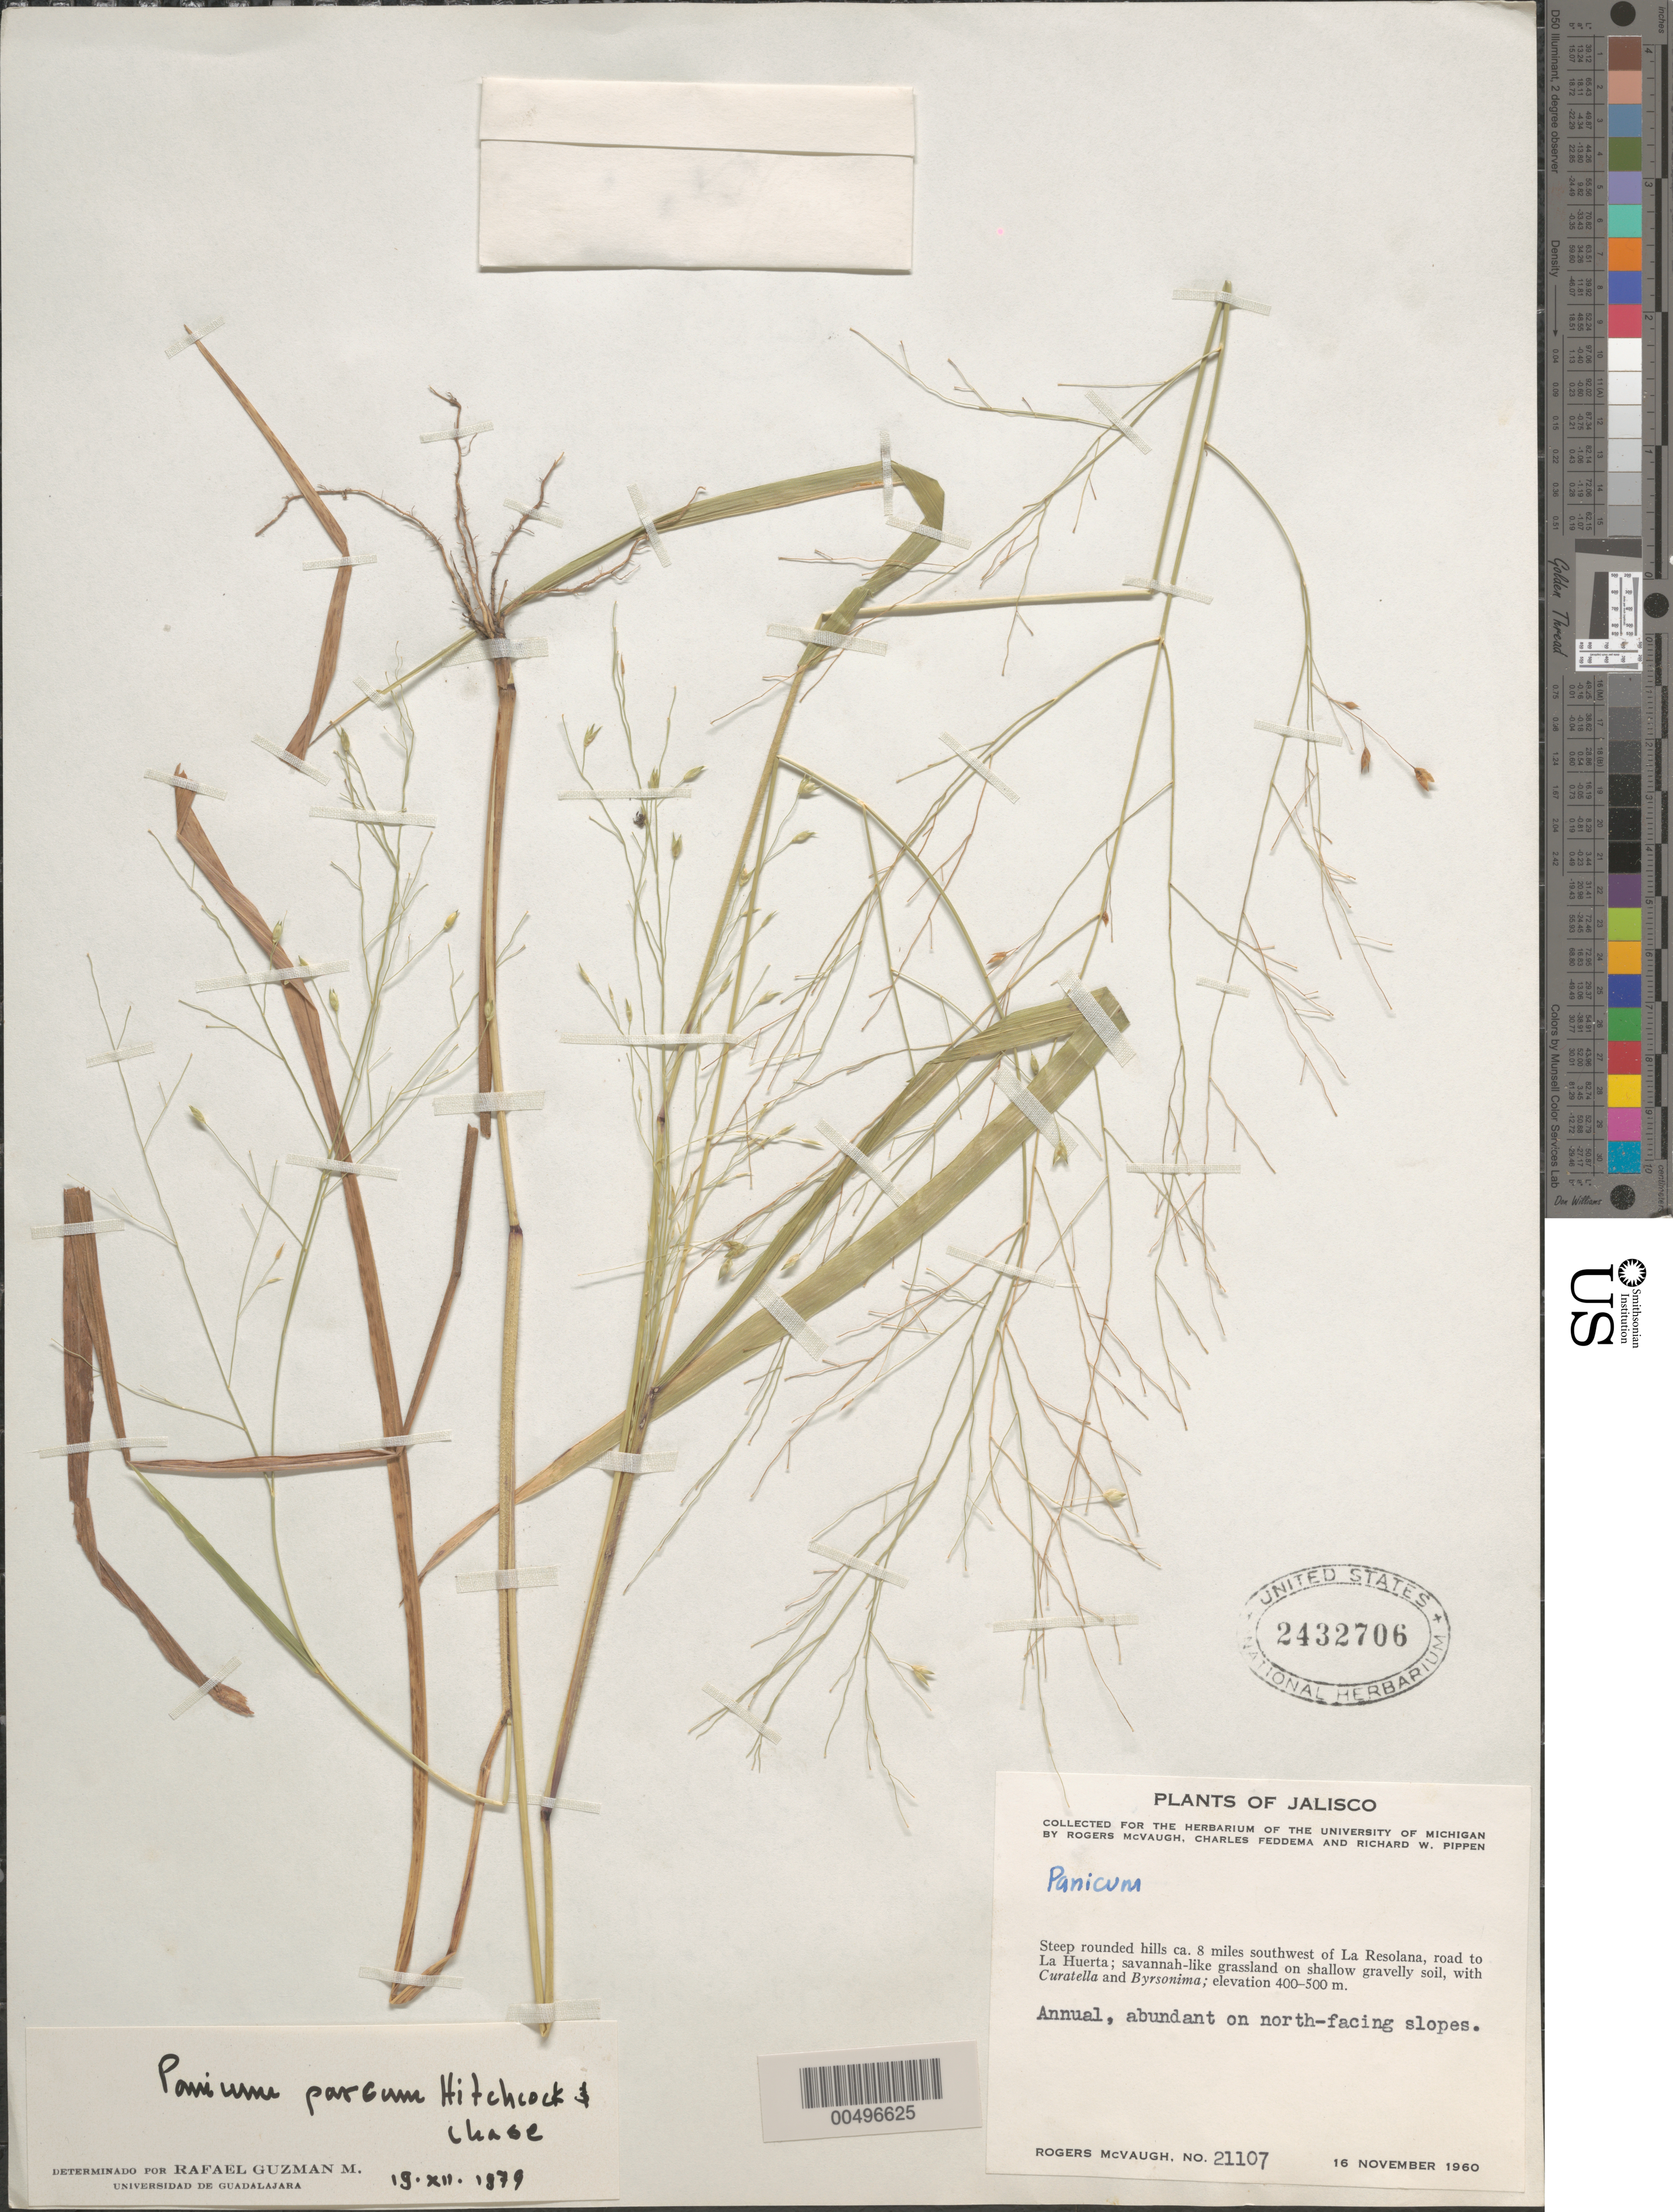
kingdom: Plantae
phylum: Tracheophyta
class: Liliopsida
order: Poales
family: Poaceae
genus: Panicum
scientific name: Panicum parcum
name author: Hitchc. & Chase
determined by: Guzman-M., R.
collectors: R. McVaugh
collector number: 21107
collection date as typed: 16 Nov 1960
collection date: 1960-11-16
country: Mexico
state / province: Jalisco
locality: Ca 8 mi SW of La Resolana, rd to La Huerta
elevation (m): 400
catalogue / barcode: US 2432706